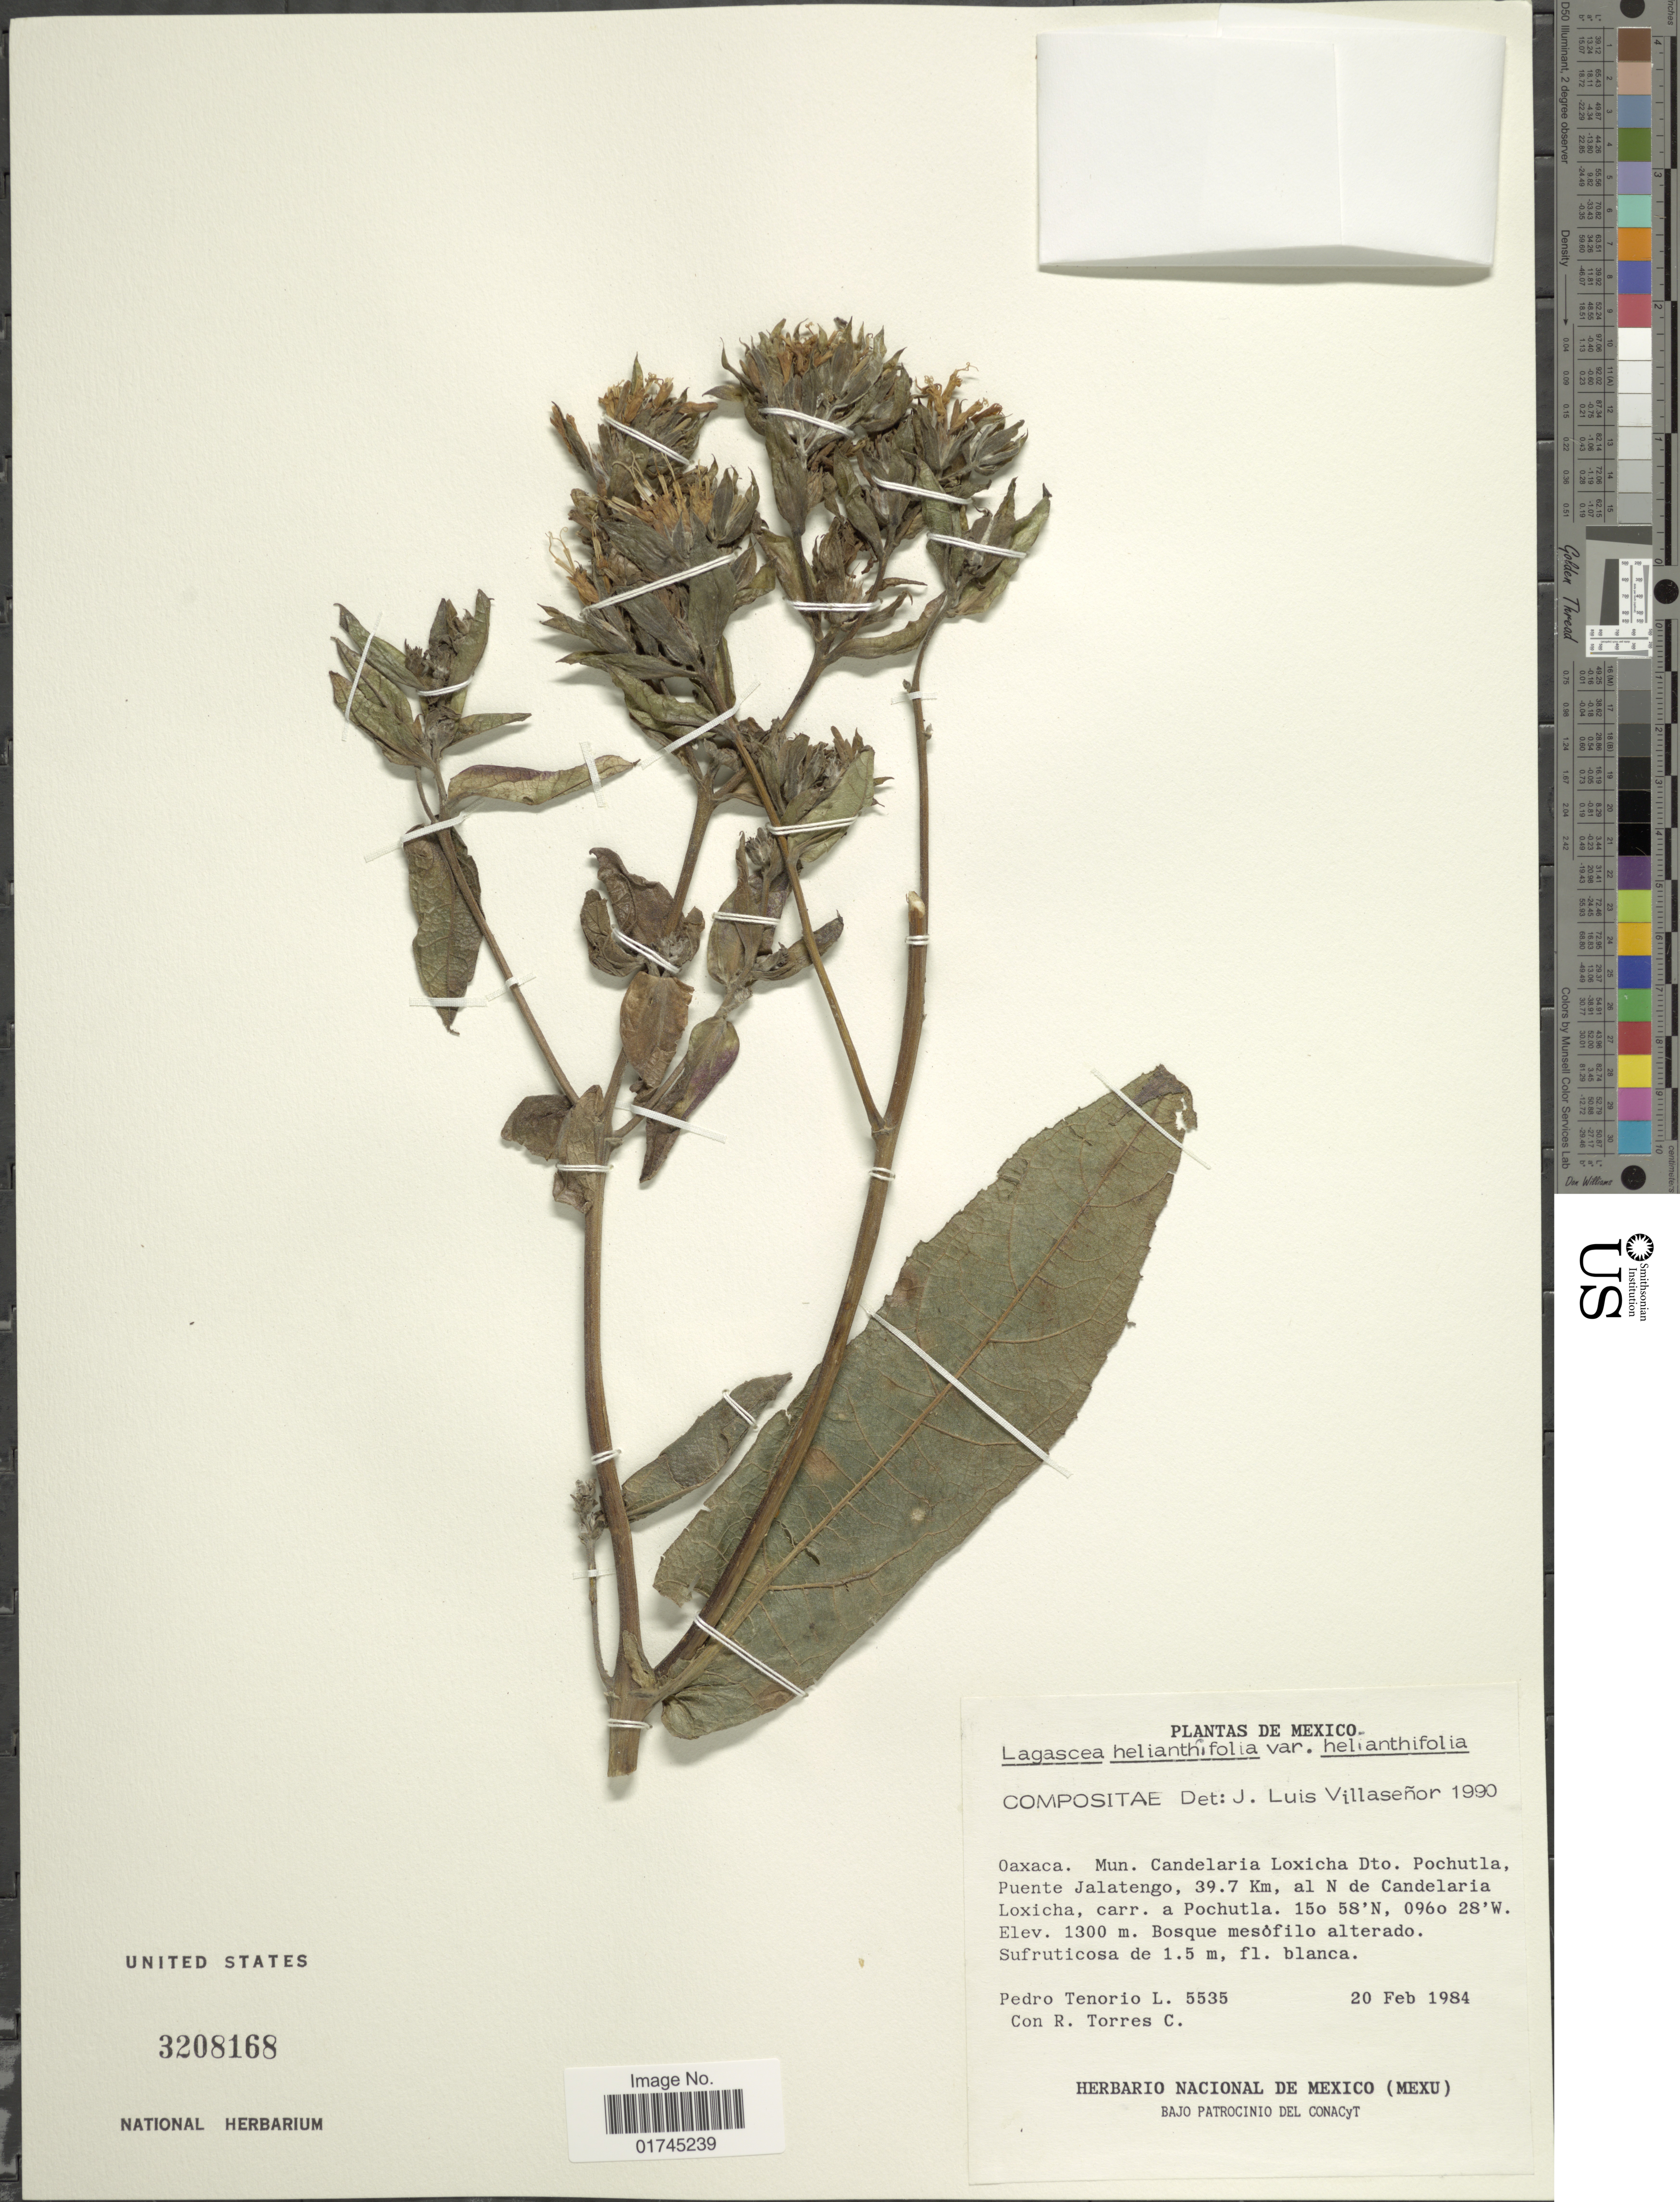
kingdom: Plantae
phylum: Tracheophyta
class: Magnoliopsida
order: Asterales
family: Asteraceae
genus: Lagascea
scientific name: Lagascea helianthifolia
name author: Kunth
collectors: P. Tenorio L. & R. Torres C.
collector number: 5535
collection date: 1984-02-20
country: Mexico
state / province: Oaxaca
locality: Mun. Candelaria Loxicha Dto. Pochutla, Puente Jalatengo, .39.7 km, al N de Candelaria Loxicha, carr. a Pochutla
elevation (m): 1300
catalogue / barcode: US 3208168